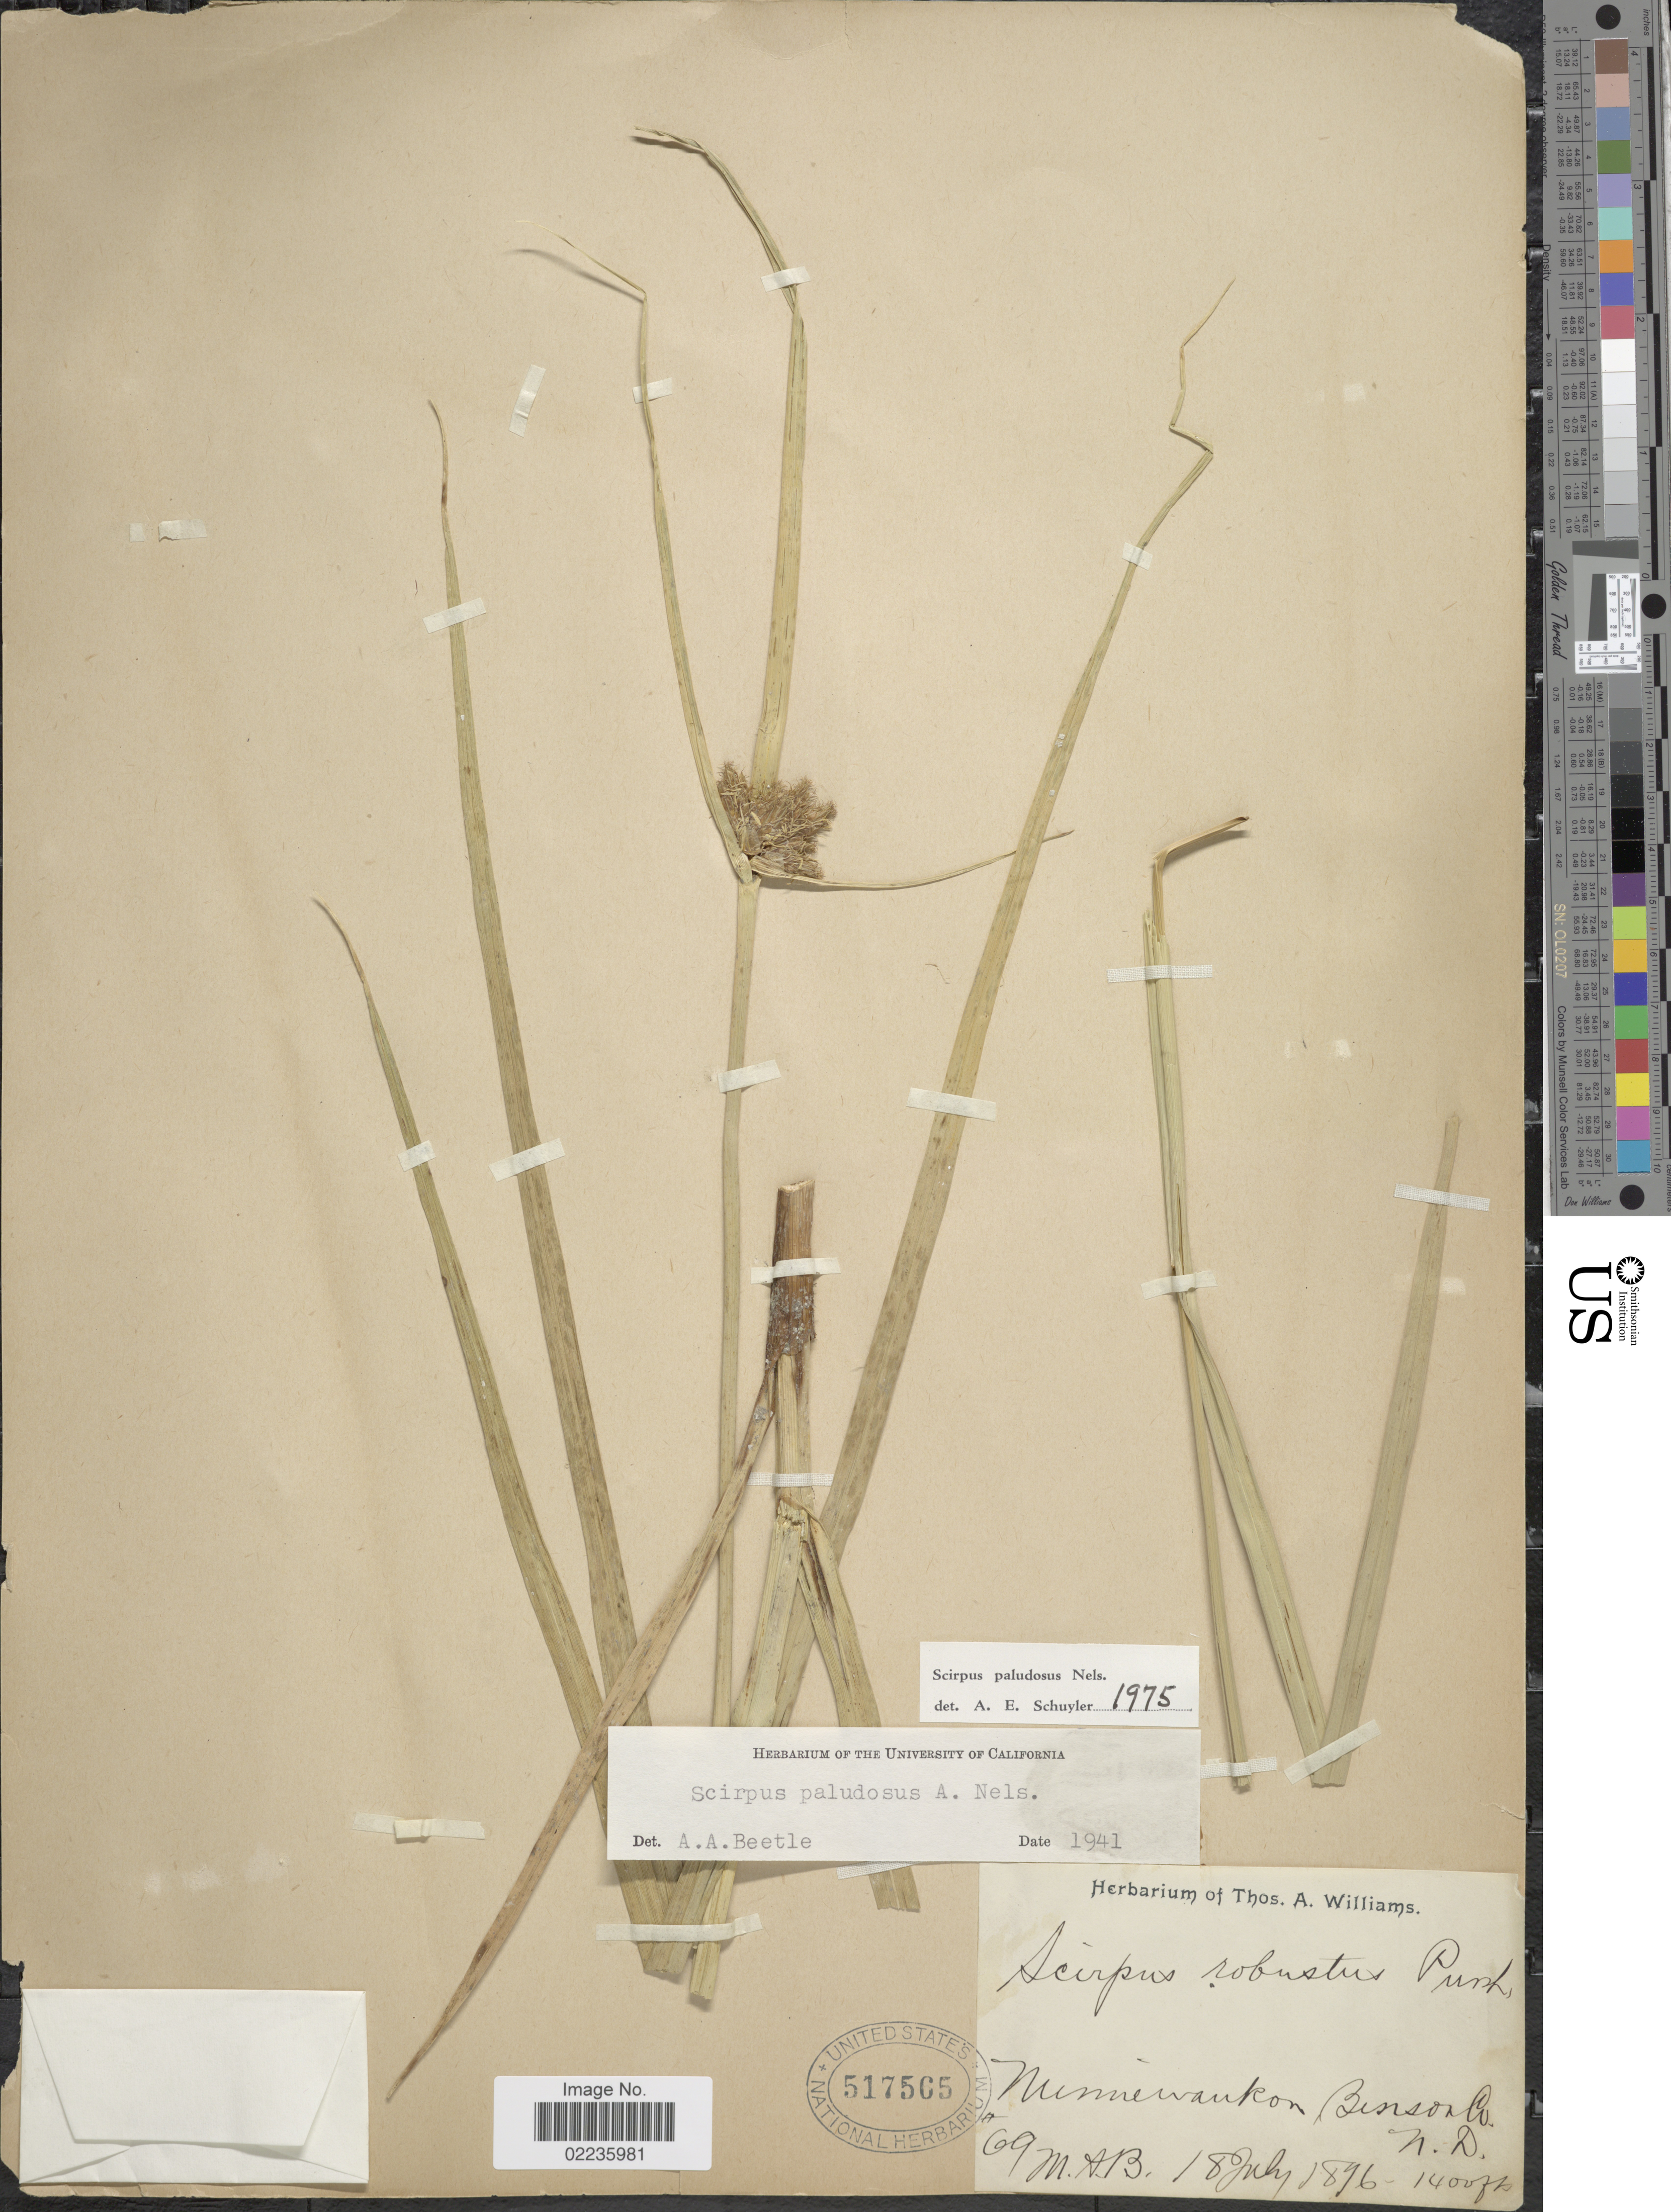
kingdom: Plantae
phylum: Tracheophyta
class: Liliopsida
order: Poales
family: Cyperaceae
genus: Bolboschoenus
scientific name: Bolboschoenus maritimus subsp. paludosus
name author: (A. Nelson) T. Koyama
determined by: Strong, M. T., (US), Smithsonian Institution - National Museum of Natural History (UNITED STATES)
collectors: M. A. B.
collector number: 69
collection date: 1896-07-18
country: United States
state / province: North Dakota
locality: Minnewaukan Benson Co. N.D.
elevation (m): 427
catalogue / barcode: US 517565